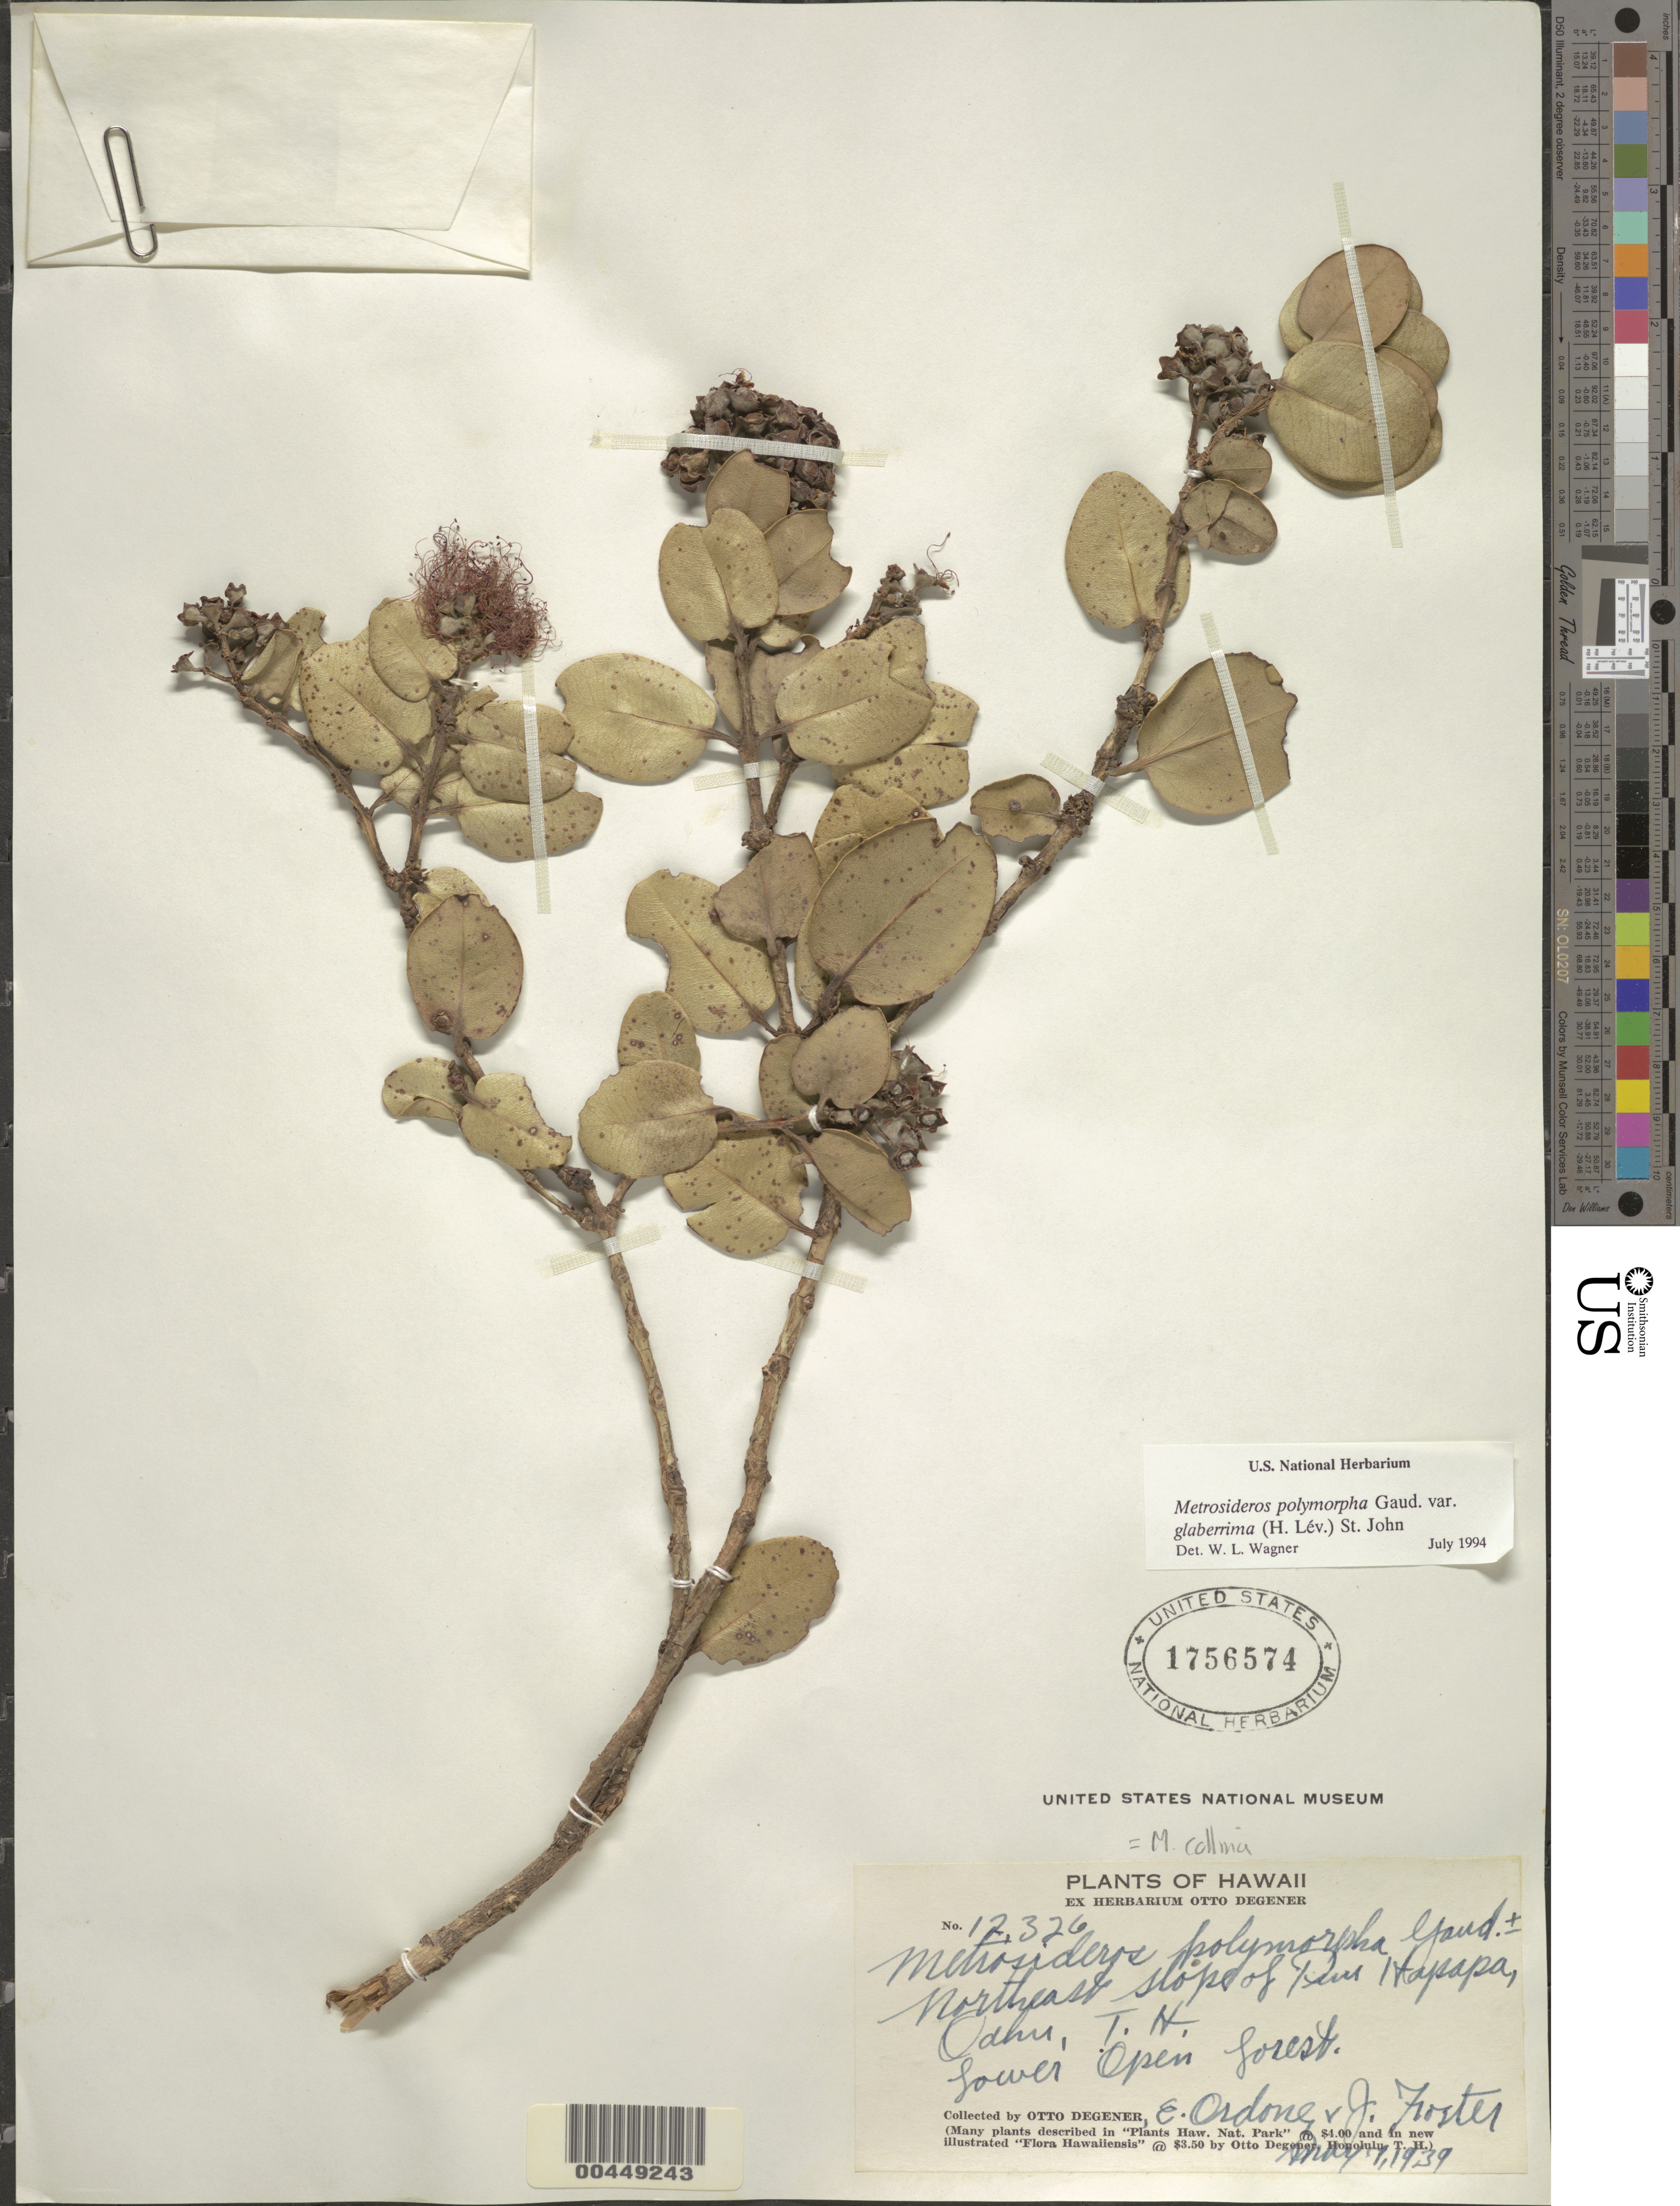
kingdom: Plantae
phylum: Tracheophyta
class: Magnoliopsida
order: Myrtales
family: Myrtaceae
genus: Metrosideros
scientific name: Metrosideros polymorpha var. glaberrima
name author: (H. Lév.) H. St. John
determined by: Wagner, W. L., (BOT), Smithsonian Institution - National Museum of Natural History (UNITED STATES)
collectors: O. Degener, E. Ordonez & J. Foster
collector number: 12326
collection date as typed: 1 May 1939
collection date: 1939-05-01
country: United States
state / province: Hawaii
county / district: Honolulu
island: Oahu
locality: NE slopes of Puu Hapapa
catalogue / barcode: US 1756574